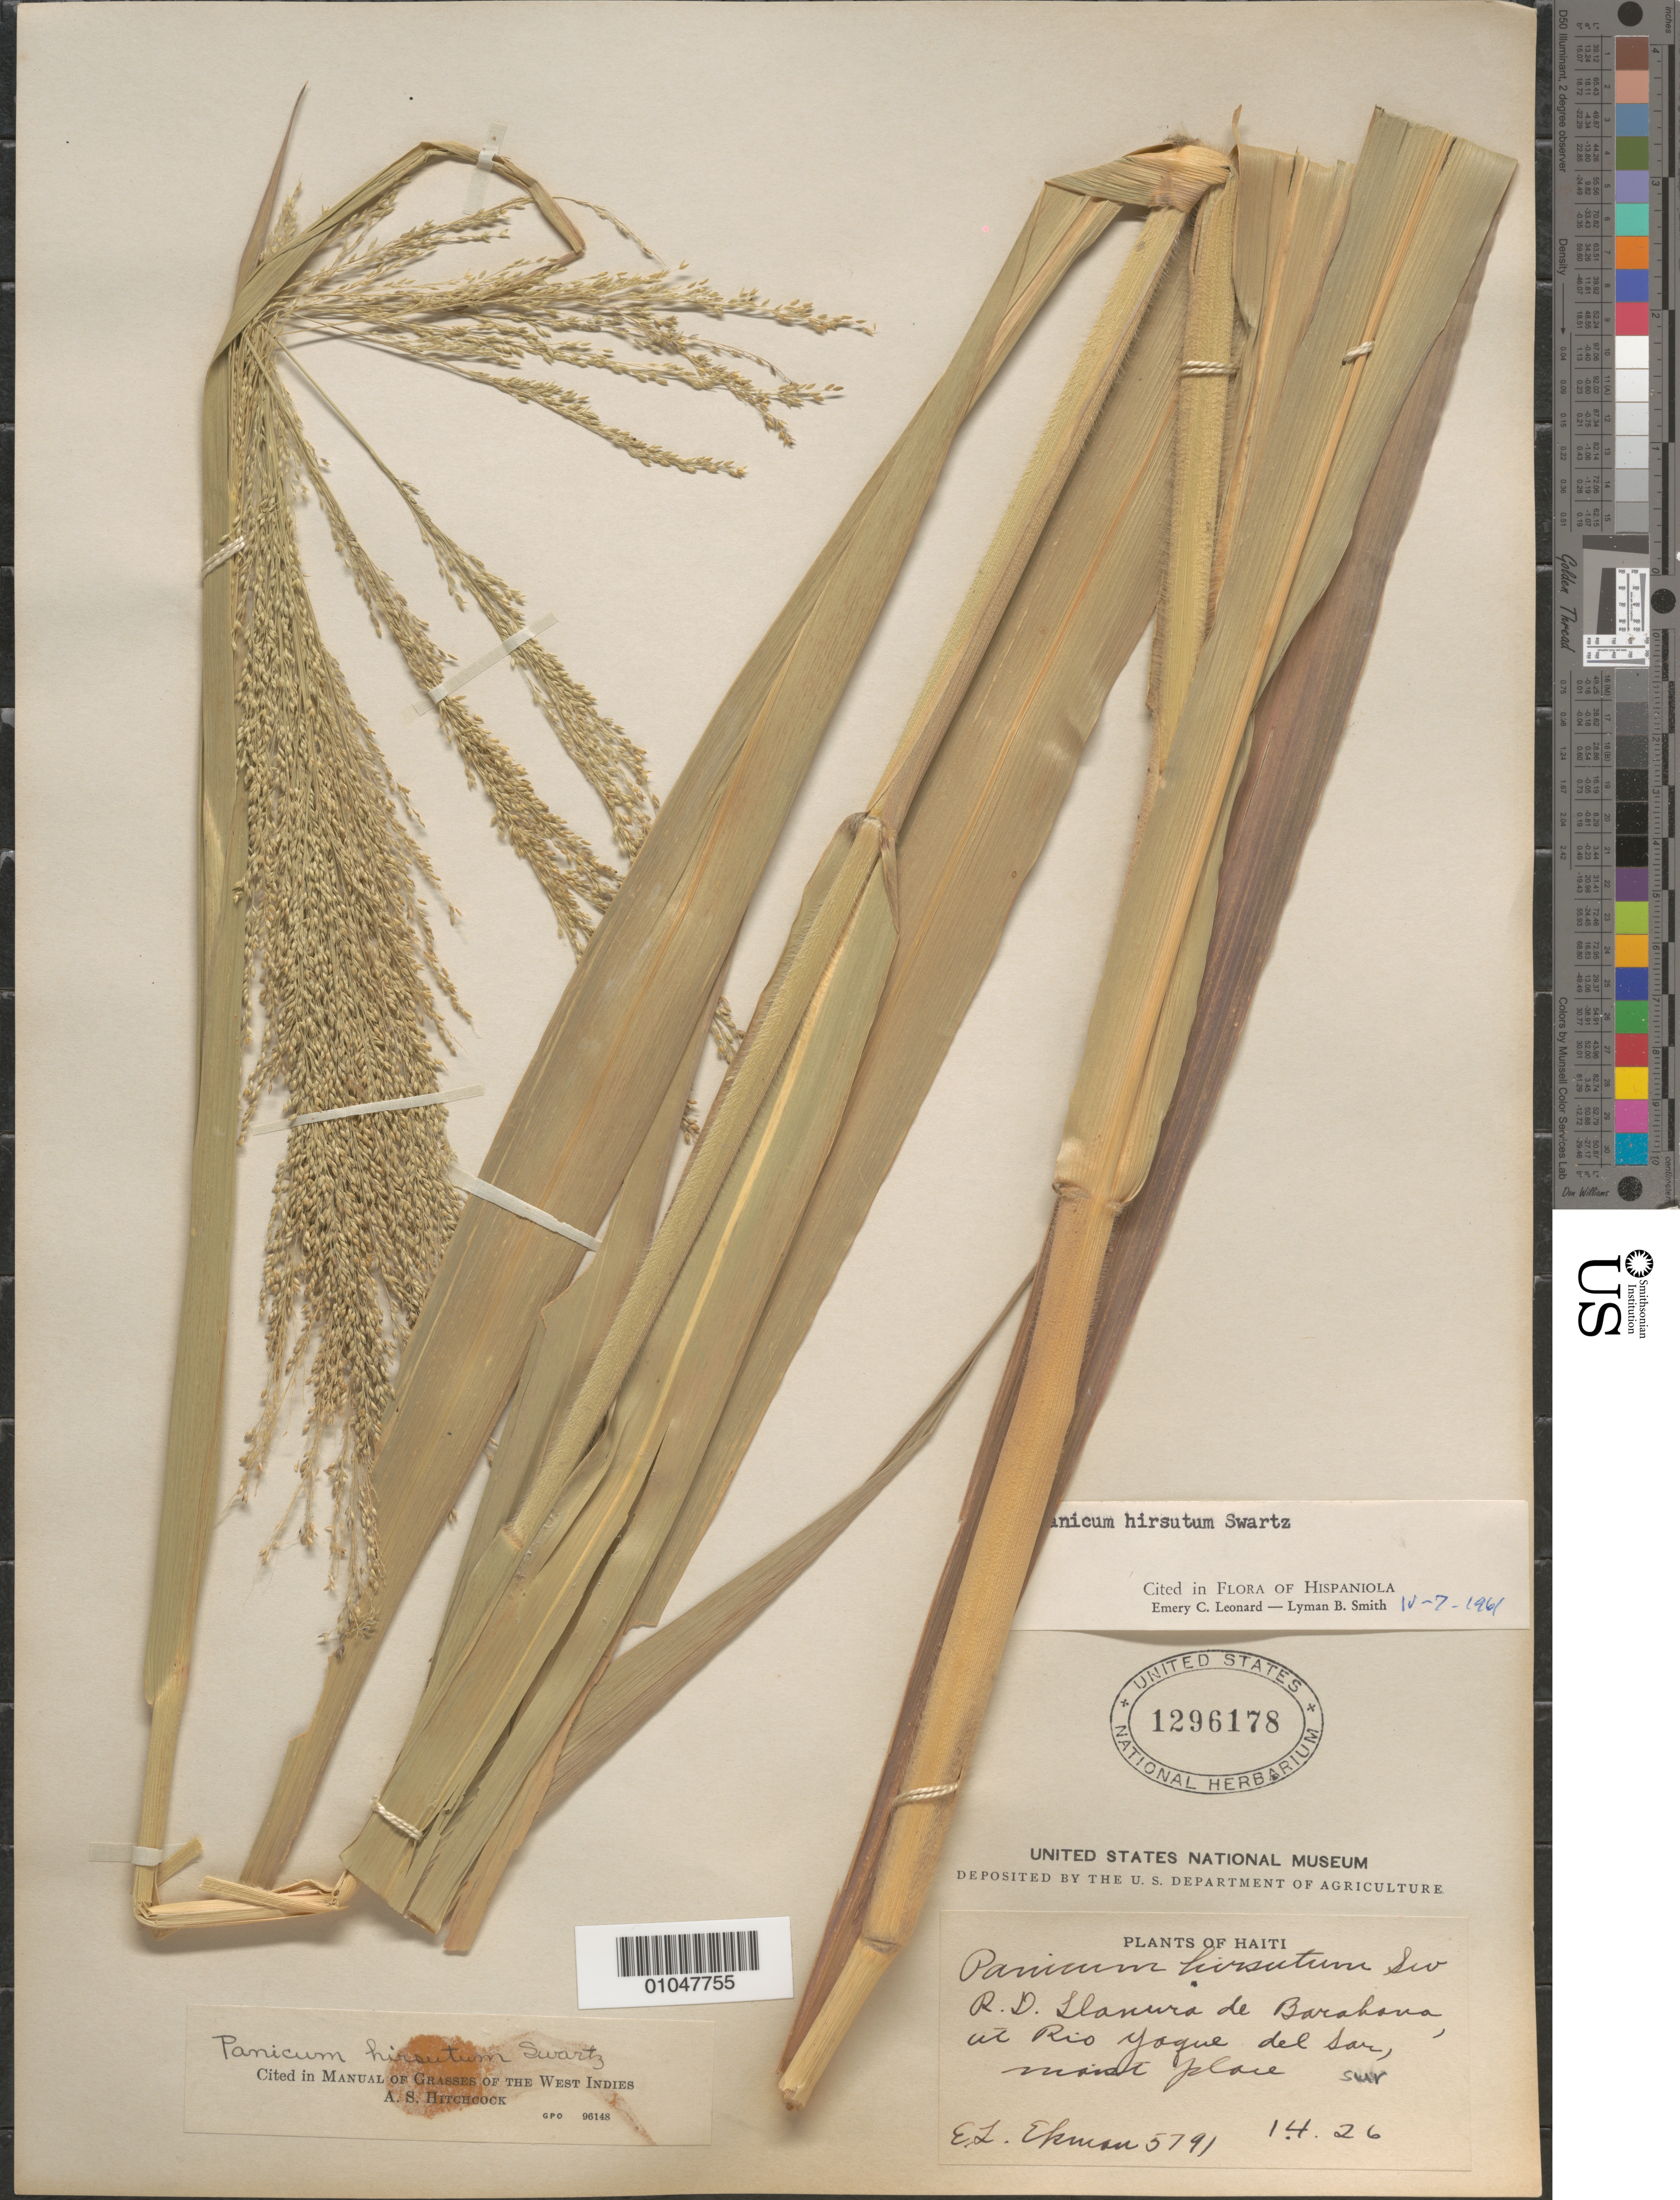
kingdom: Plantae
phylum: Tracheophyta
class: Liliopsida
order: Poales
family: Poaceae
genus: Panicum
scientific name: Panicum hirsutum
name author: Sw.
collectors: E. L. Ekman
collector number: H 5791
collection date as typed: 01 Apr 1926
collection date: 1926-04-01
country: Haiti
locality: R.D. Llanura de Barahona, in Rio Yoque del Sar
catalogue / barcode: US 1296178